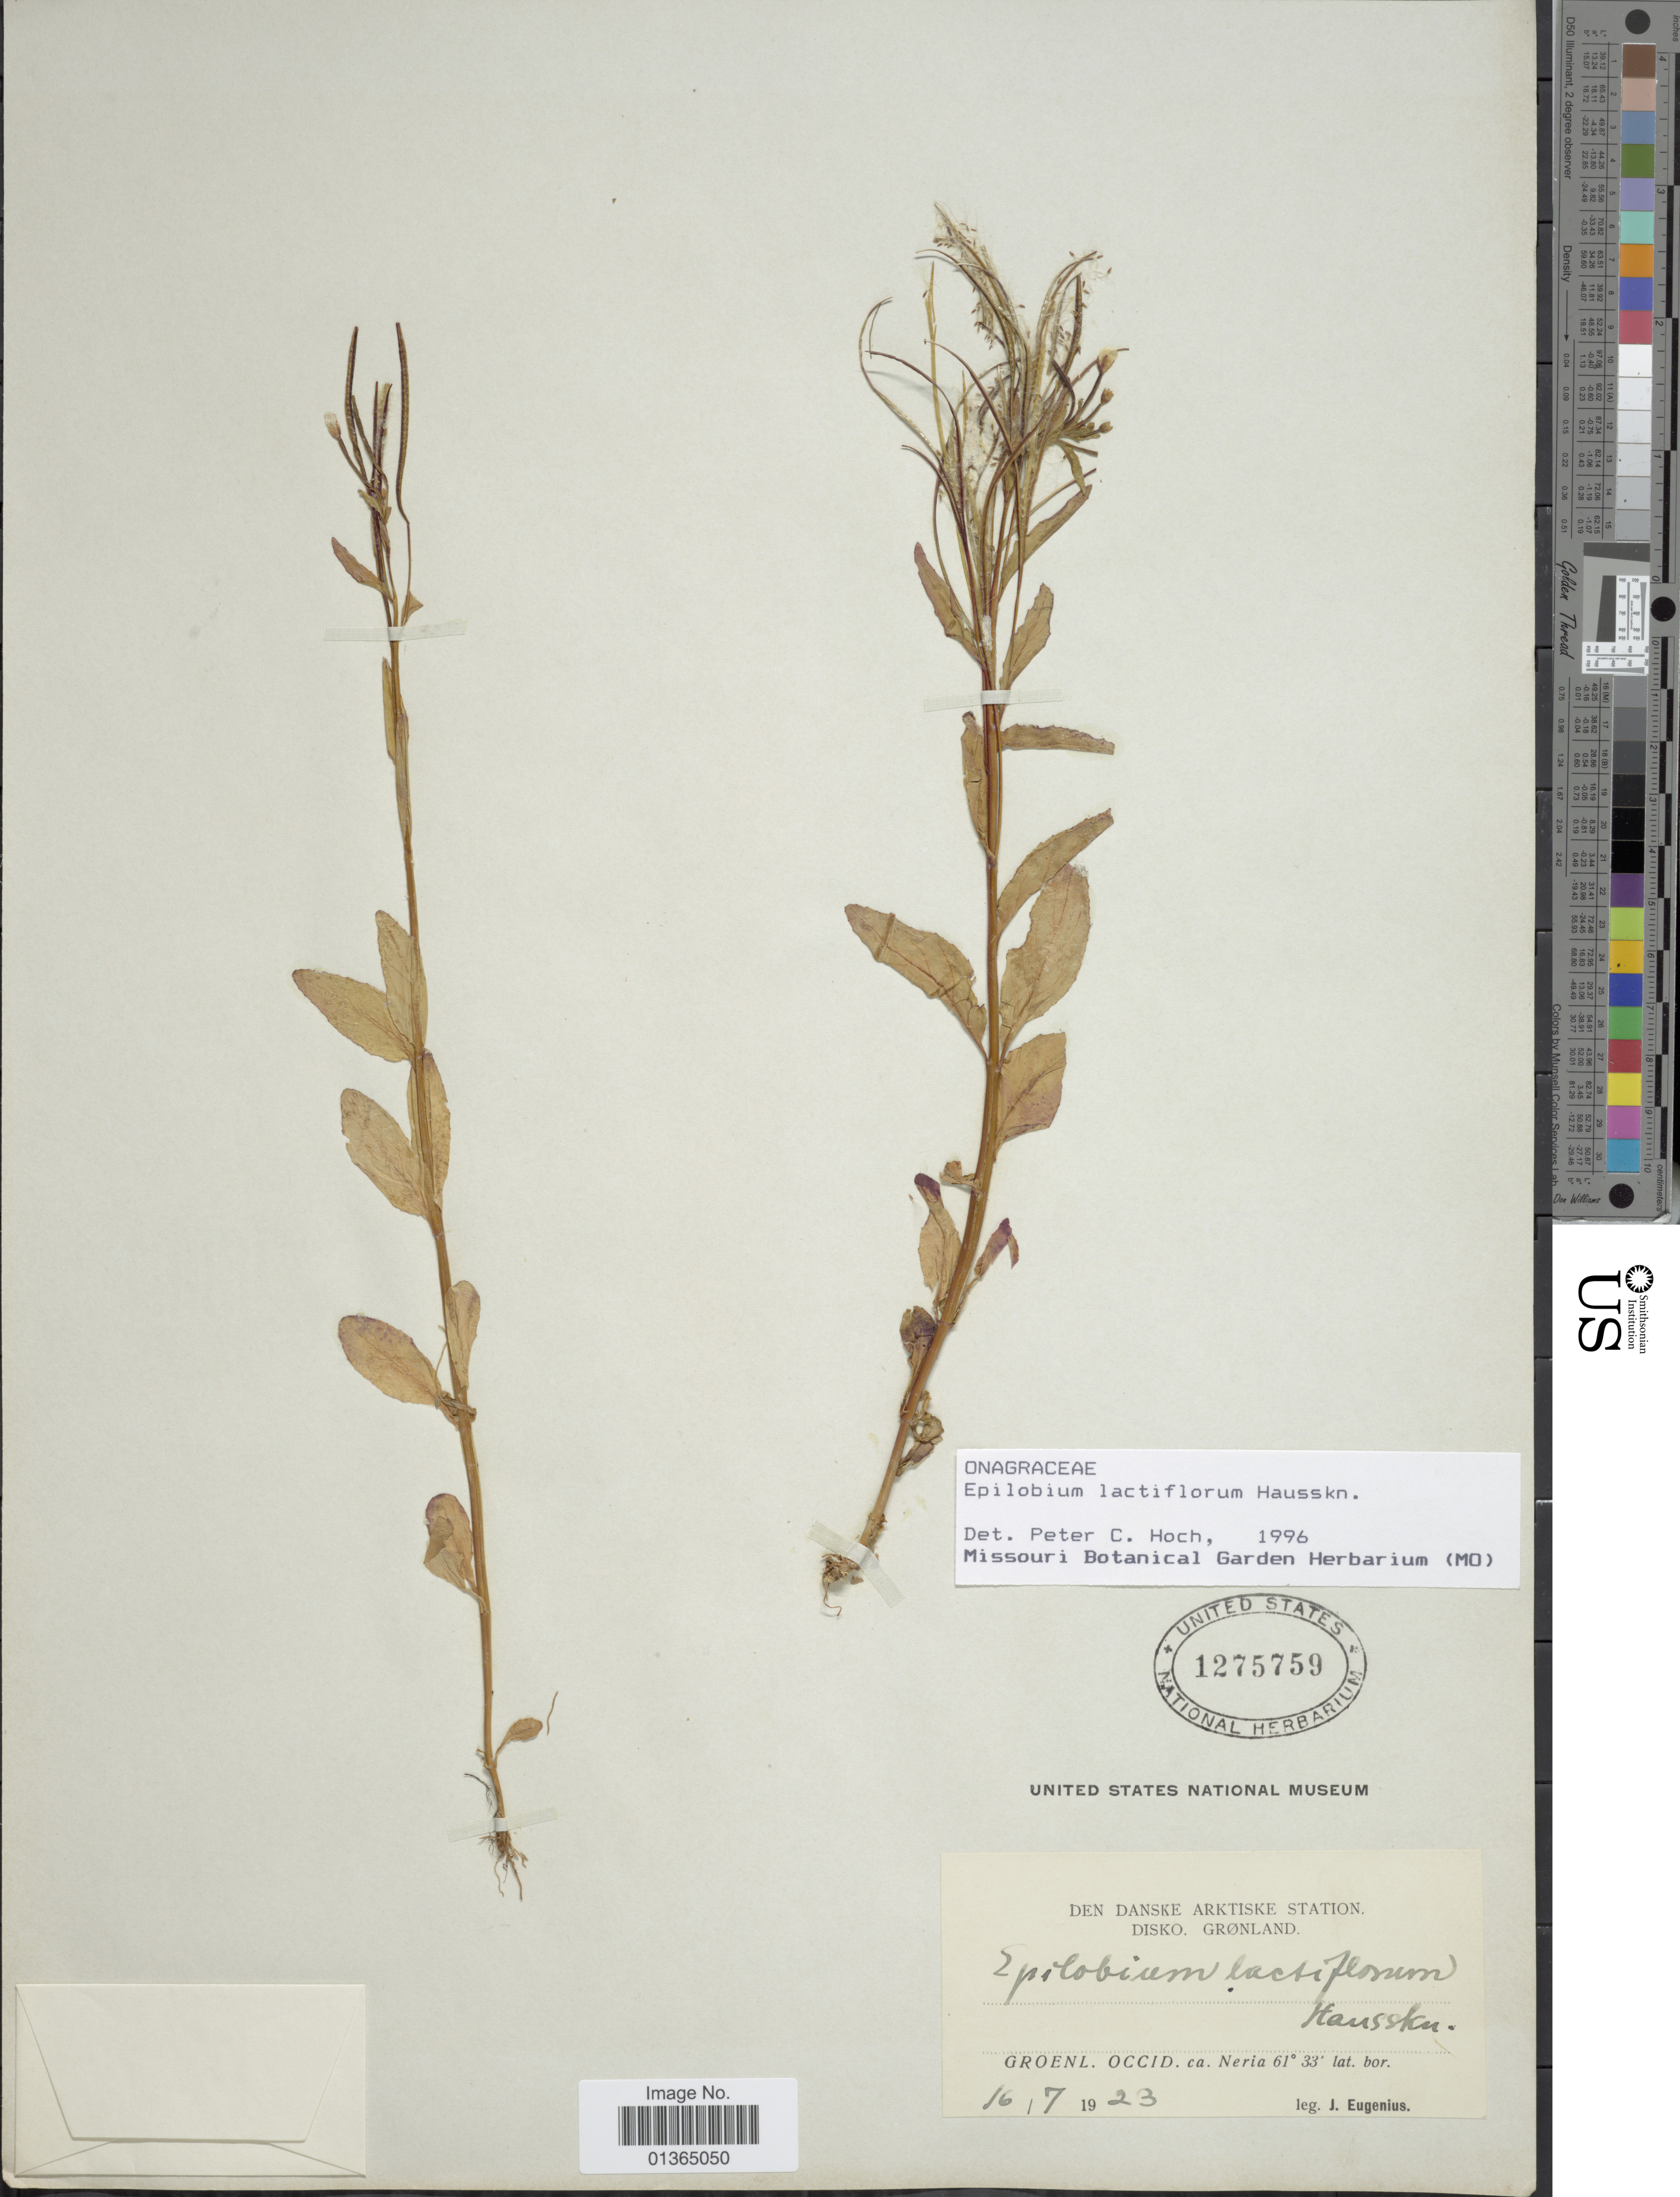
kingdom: Plantae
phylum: Tracheophyta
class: Magnoliopsida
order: Myrtales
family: Onagraceae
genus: Epilobium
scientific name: Epilobium lactiflorum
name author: Hausskn.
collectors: J. Eugenius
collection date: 1923-07-16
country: Greenland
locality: Den danske arktiske station. Groenl. Occid. ca. Neria. Disko.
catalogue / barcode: US 1275759